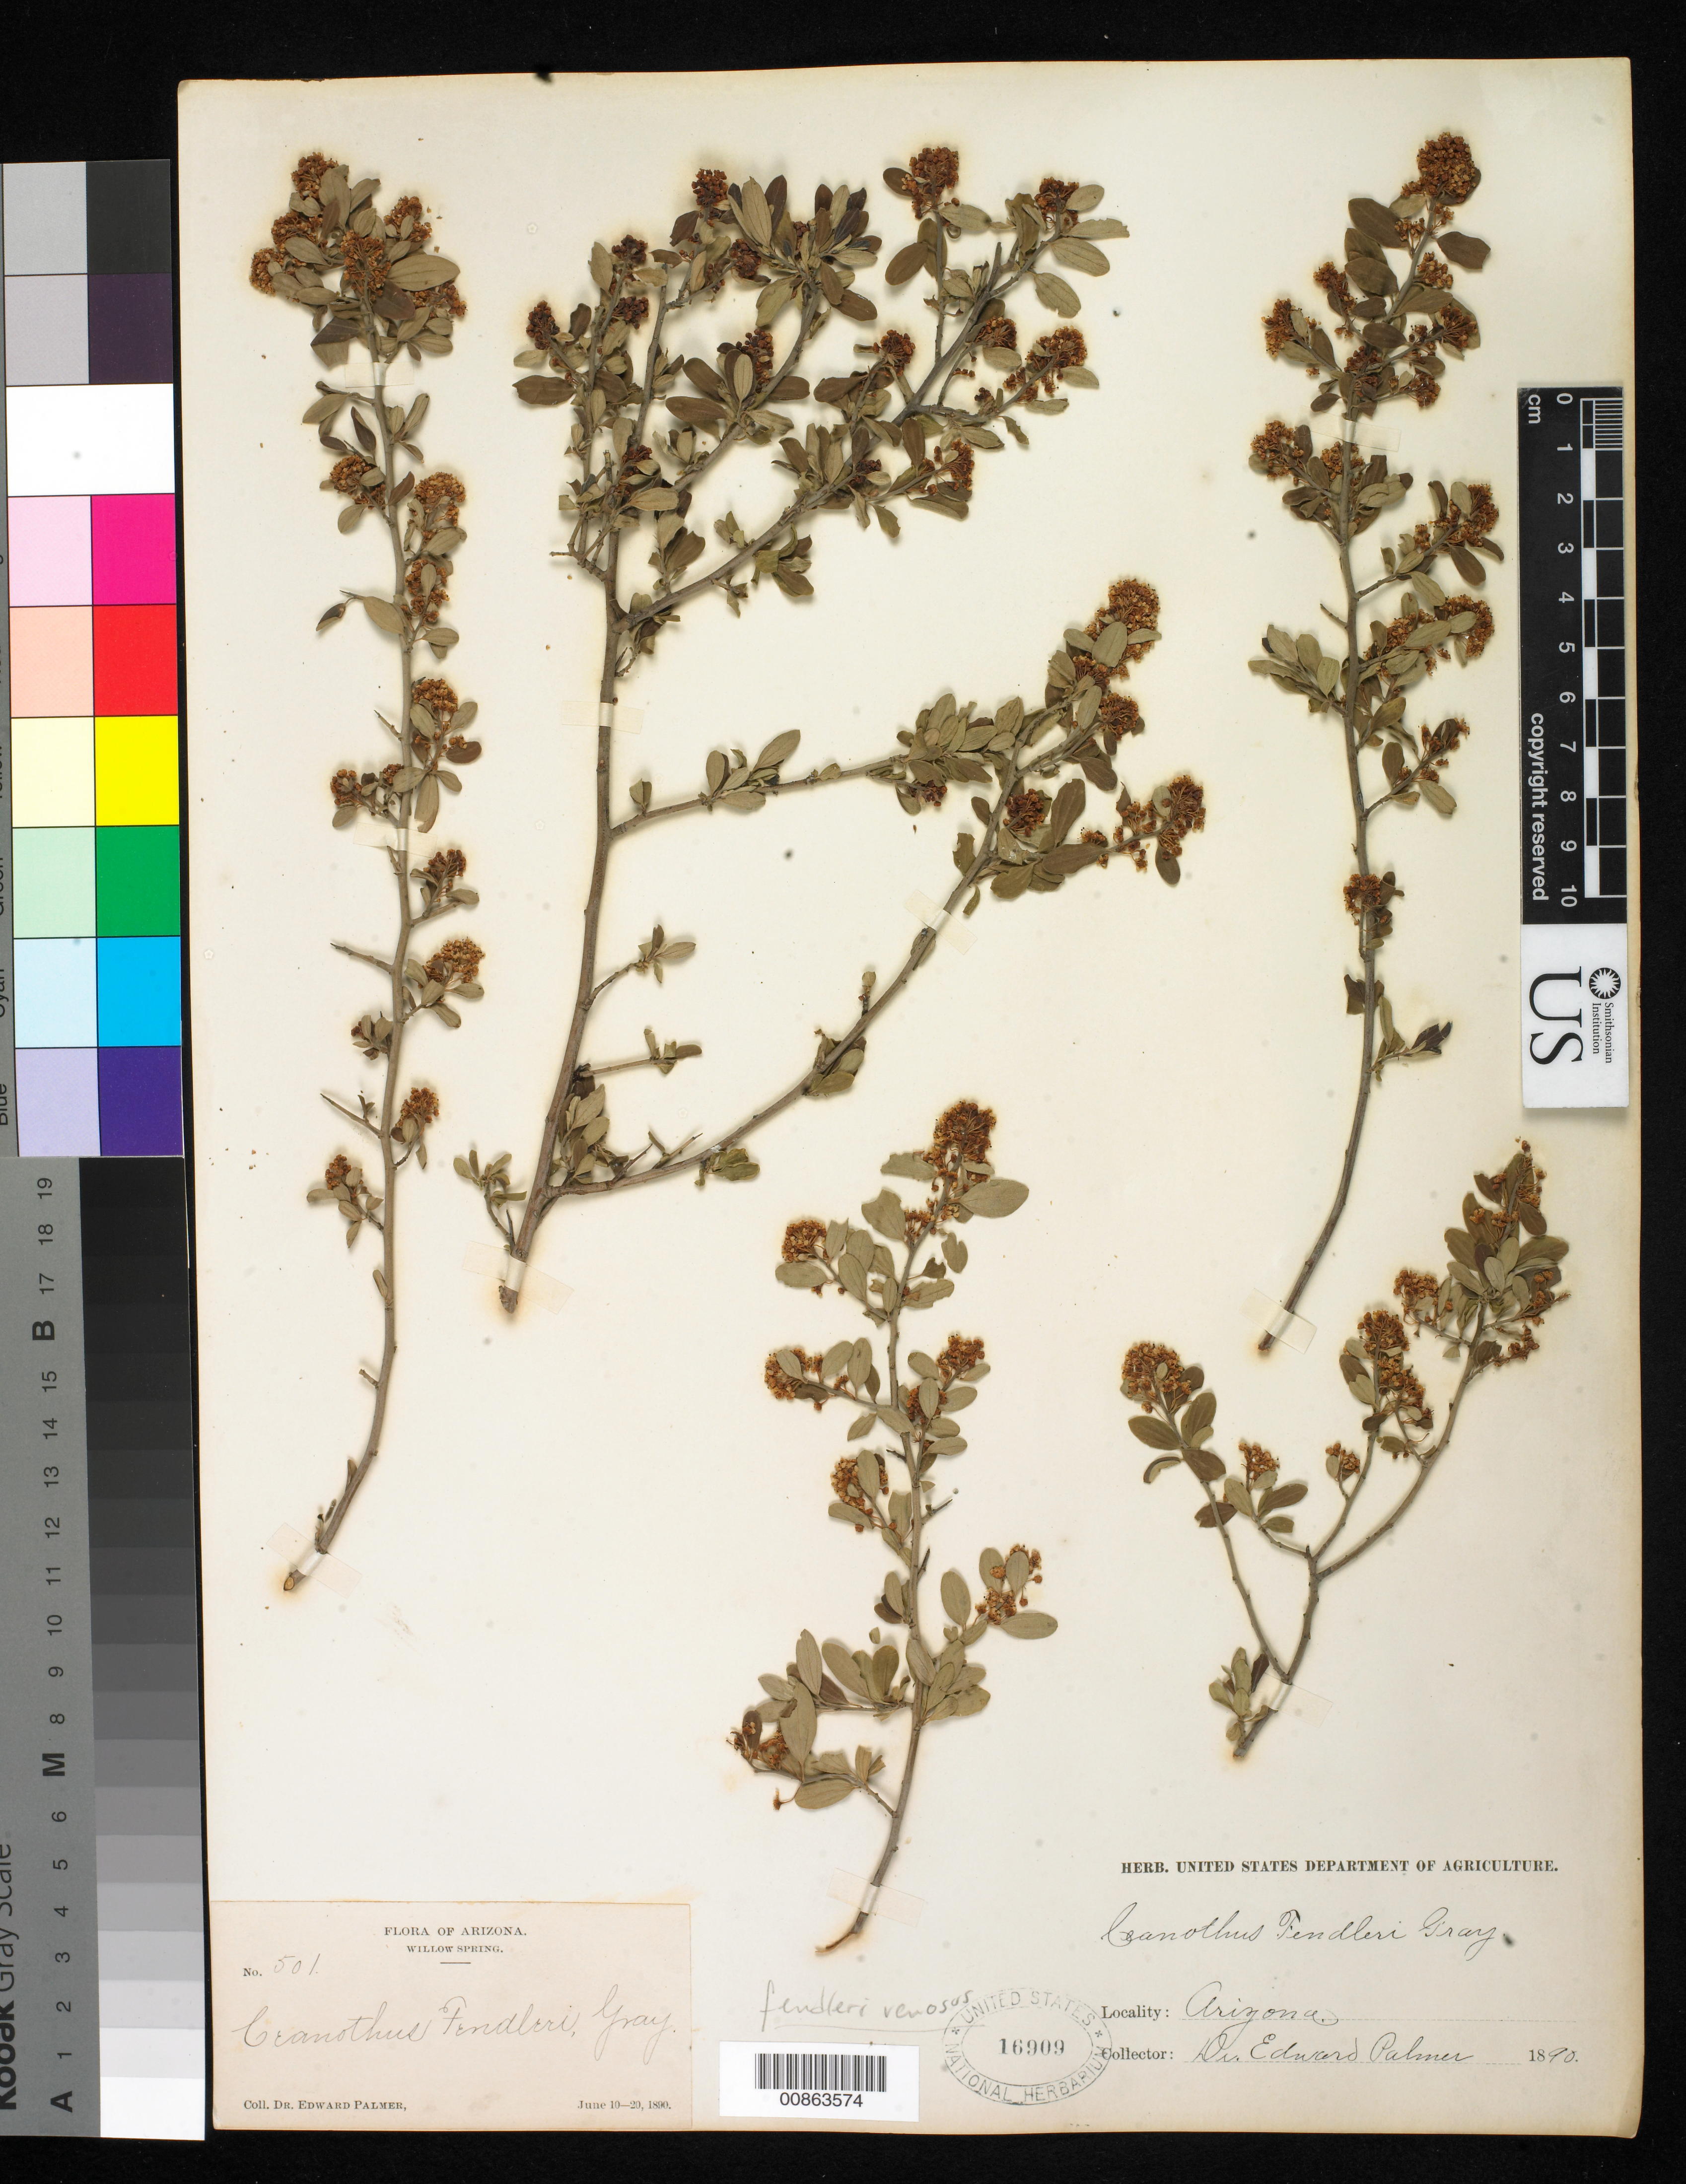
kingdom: Plantae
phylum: Tracheophyta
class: Magnoliopsida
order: Rosales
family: Rhamnaceae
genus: Ceanothus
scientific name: Ceanothus fendleri var. venosus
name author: (A. Gray) Trel.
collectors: E. Palmer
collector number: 501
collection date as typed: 10 Jun 1890 to 20 Jun 1890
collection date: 1890-06-10/1890-06-20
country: United States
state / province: Arizona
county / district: Coconino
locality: Willow Spring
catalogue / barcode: US 16909